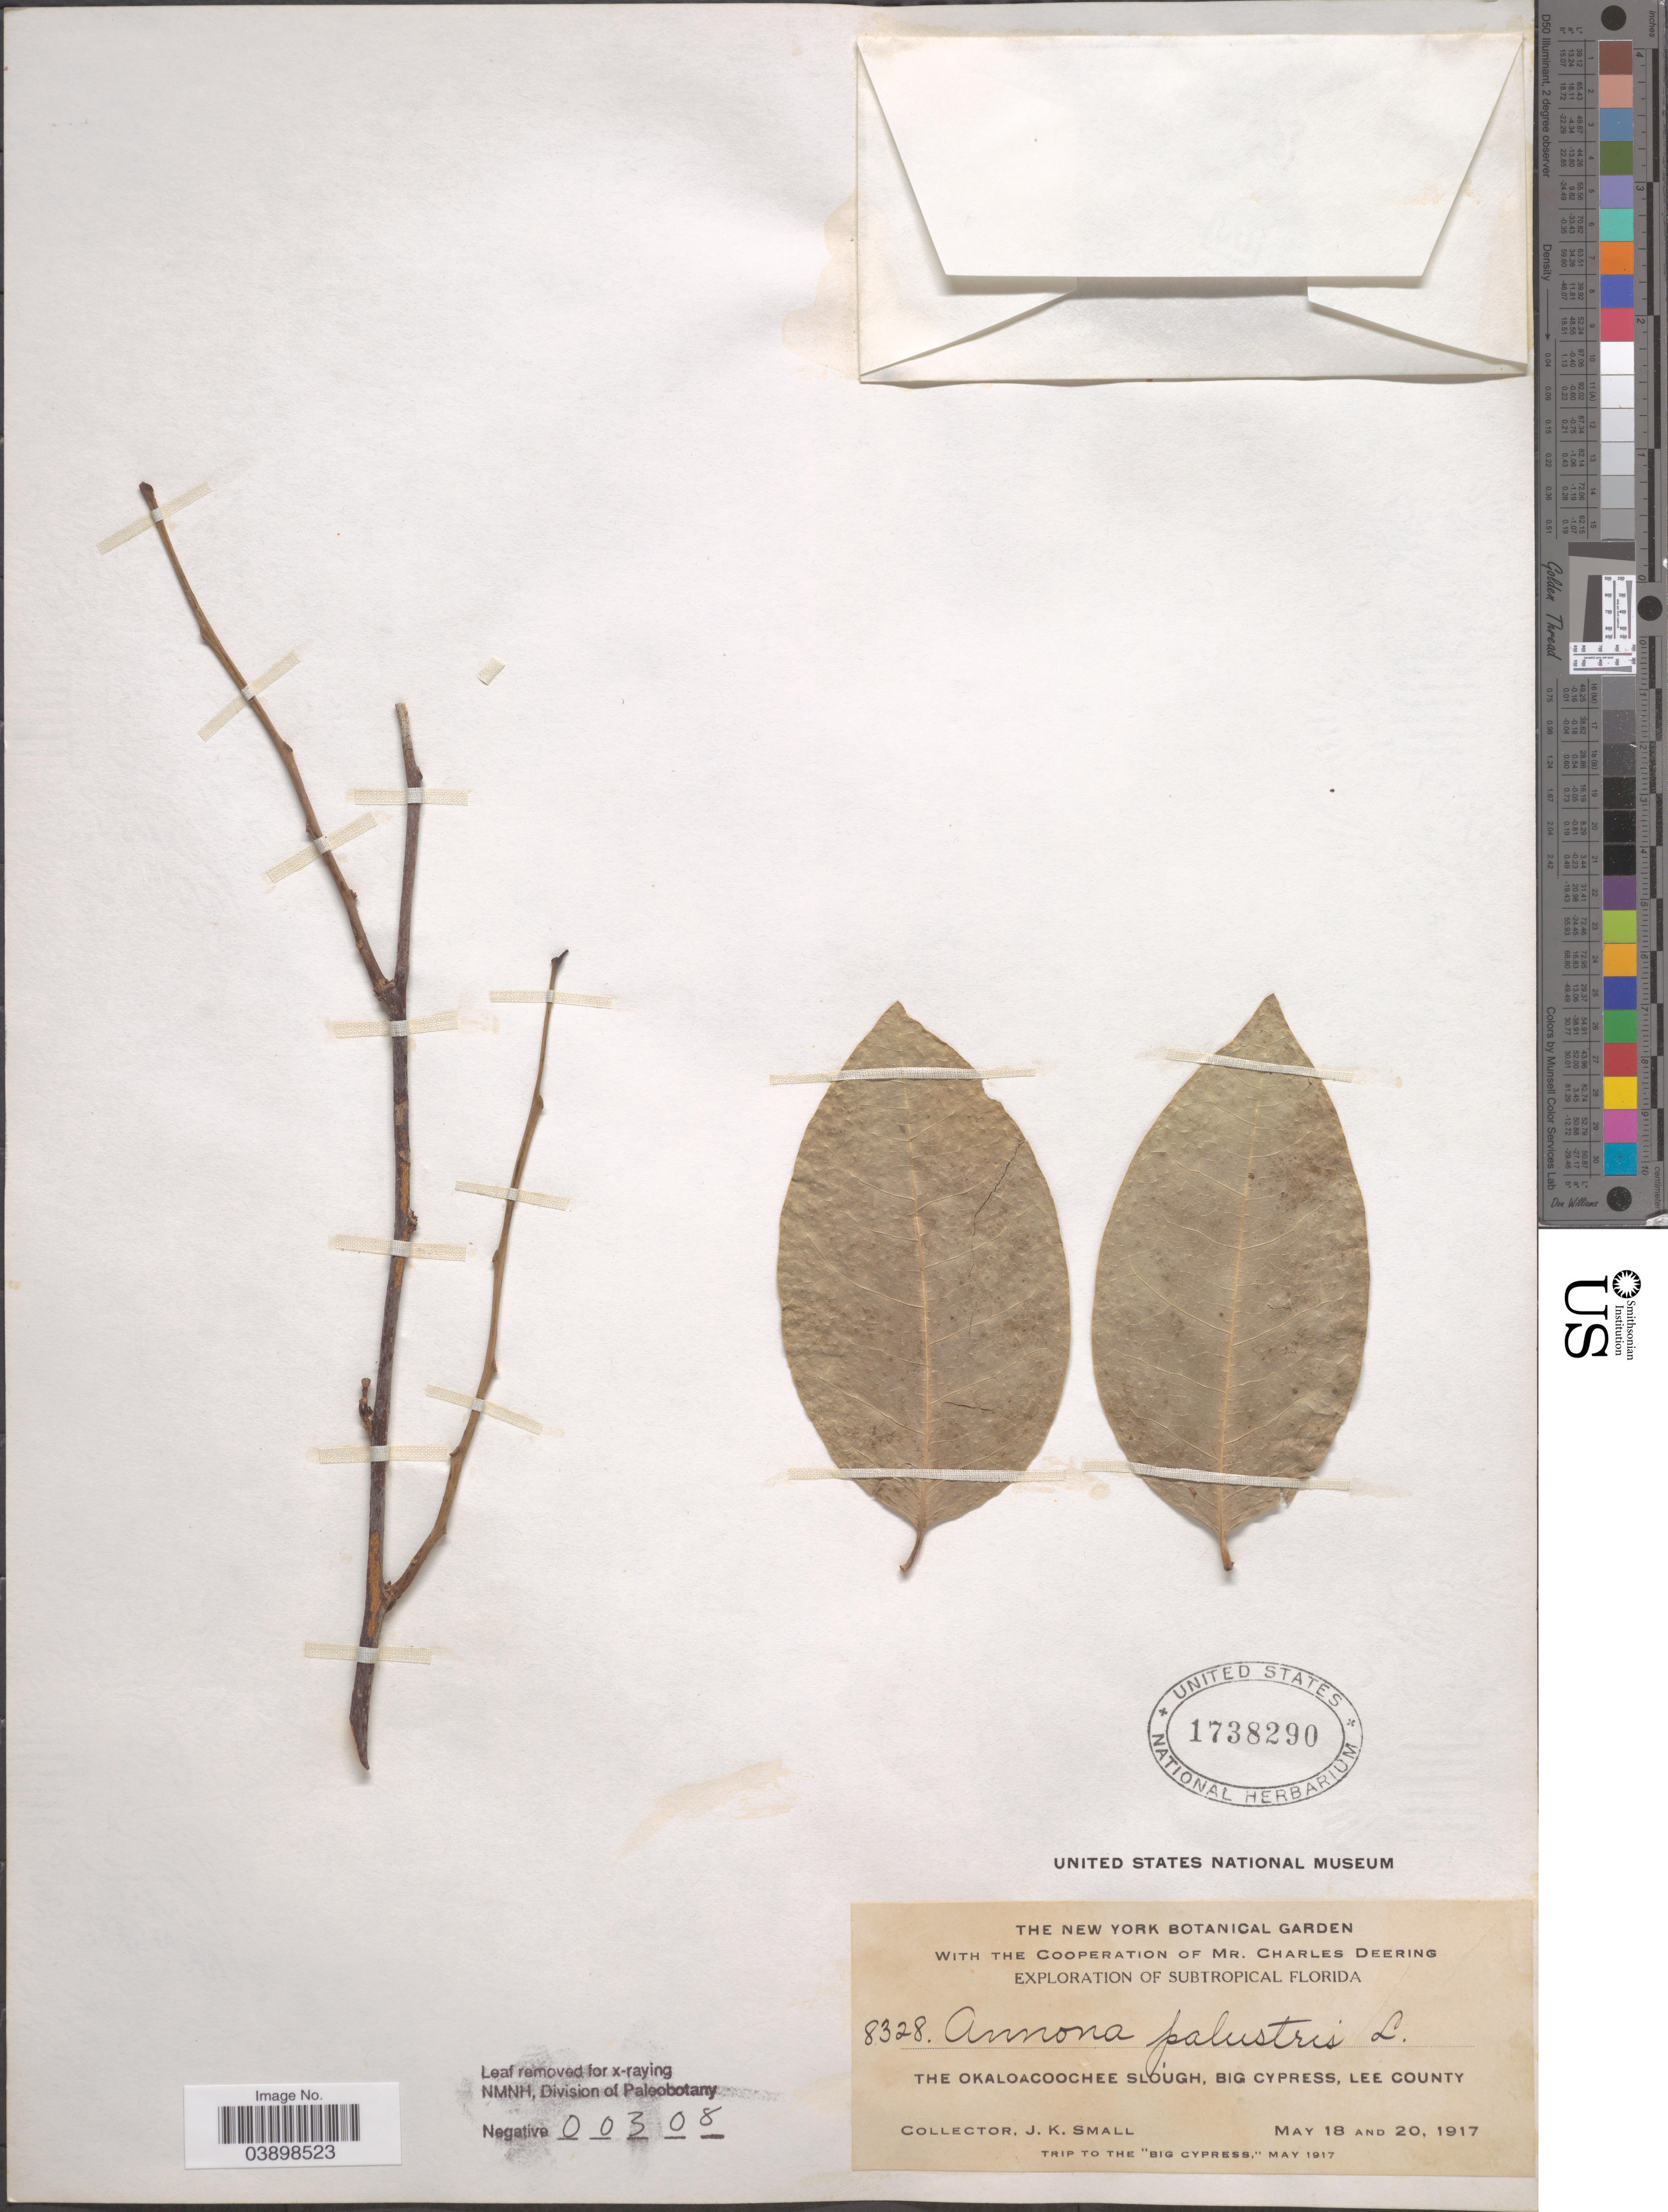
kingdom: Plantae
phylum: Tracheophyta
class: Magnoliopsida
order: Magnoliales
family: Annonaceae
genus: Annona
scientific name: Annona glabra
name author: L.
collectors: J. K. Small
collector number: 8328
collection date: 1917-05-18/1917-05-20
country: United States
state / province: Florida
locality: Subtropical Florida. The Okaloacoochee Sloúgh, Big Cypress, Lee County.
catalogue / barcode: US 1738290